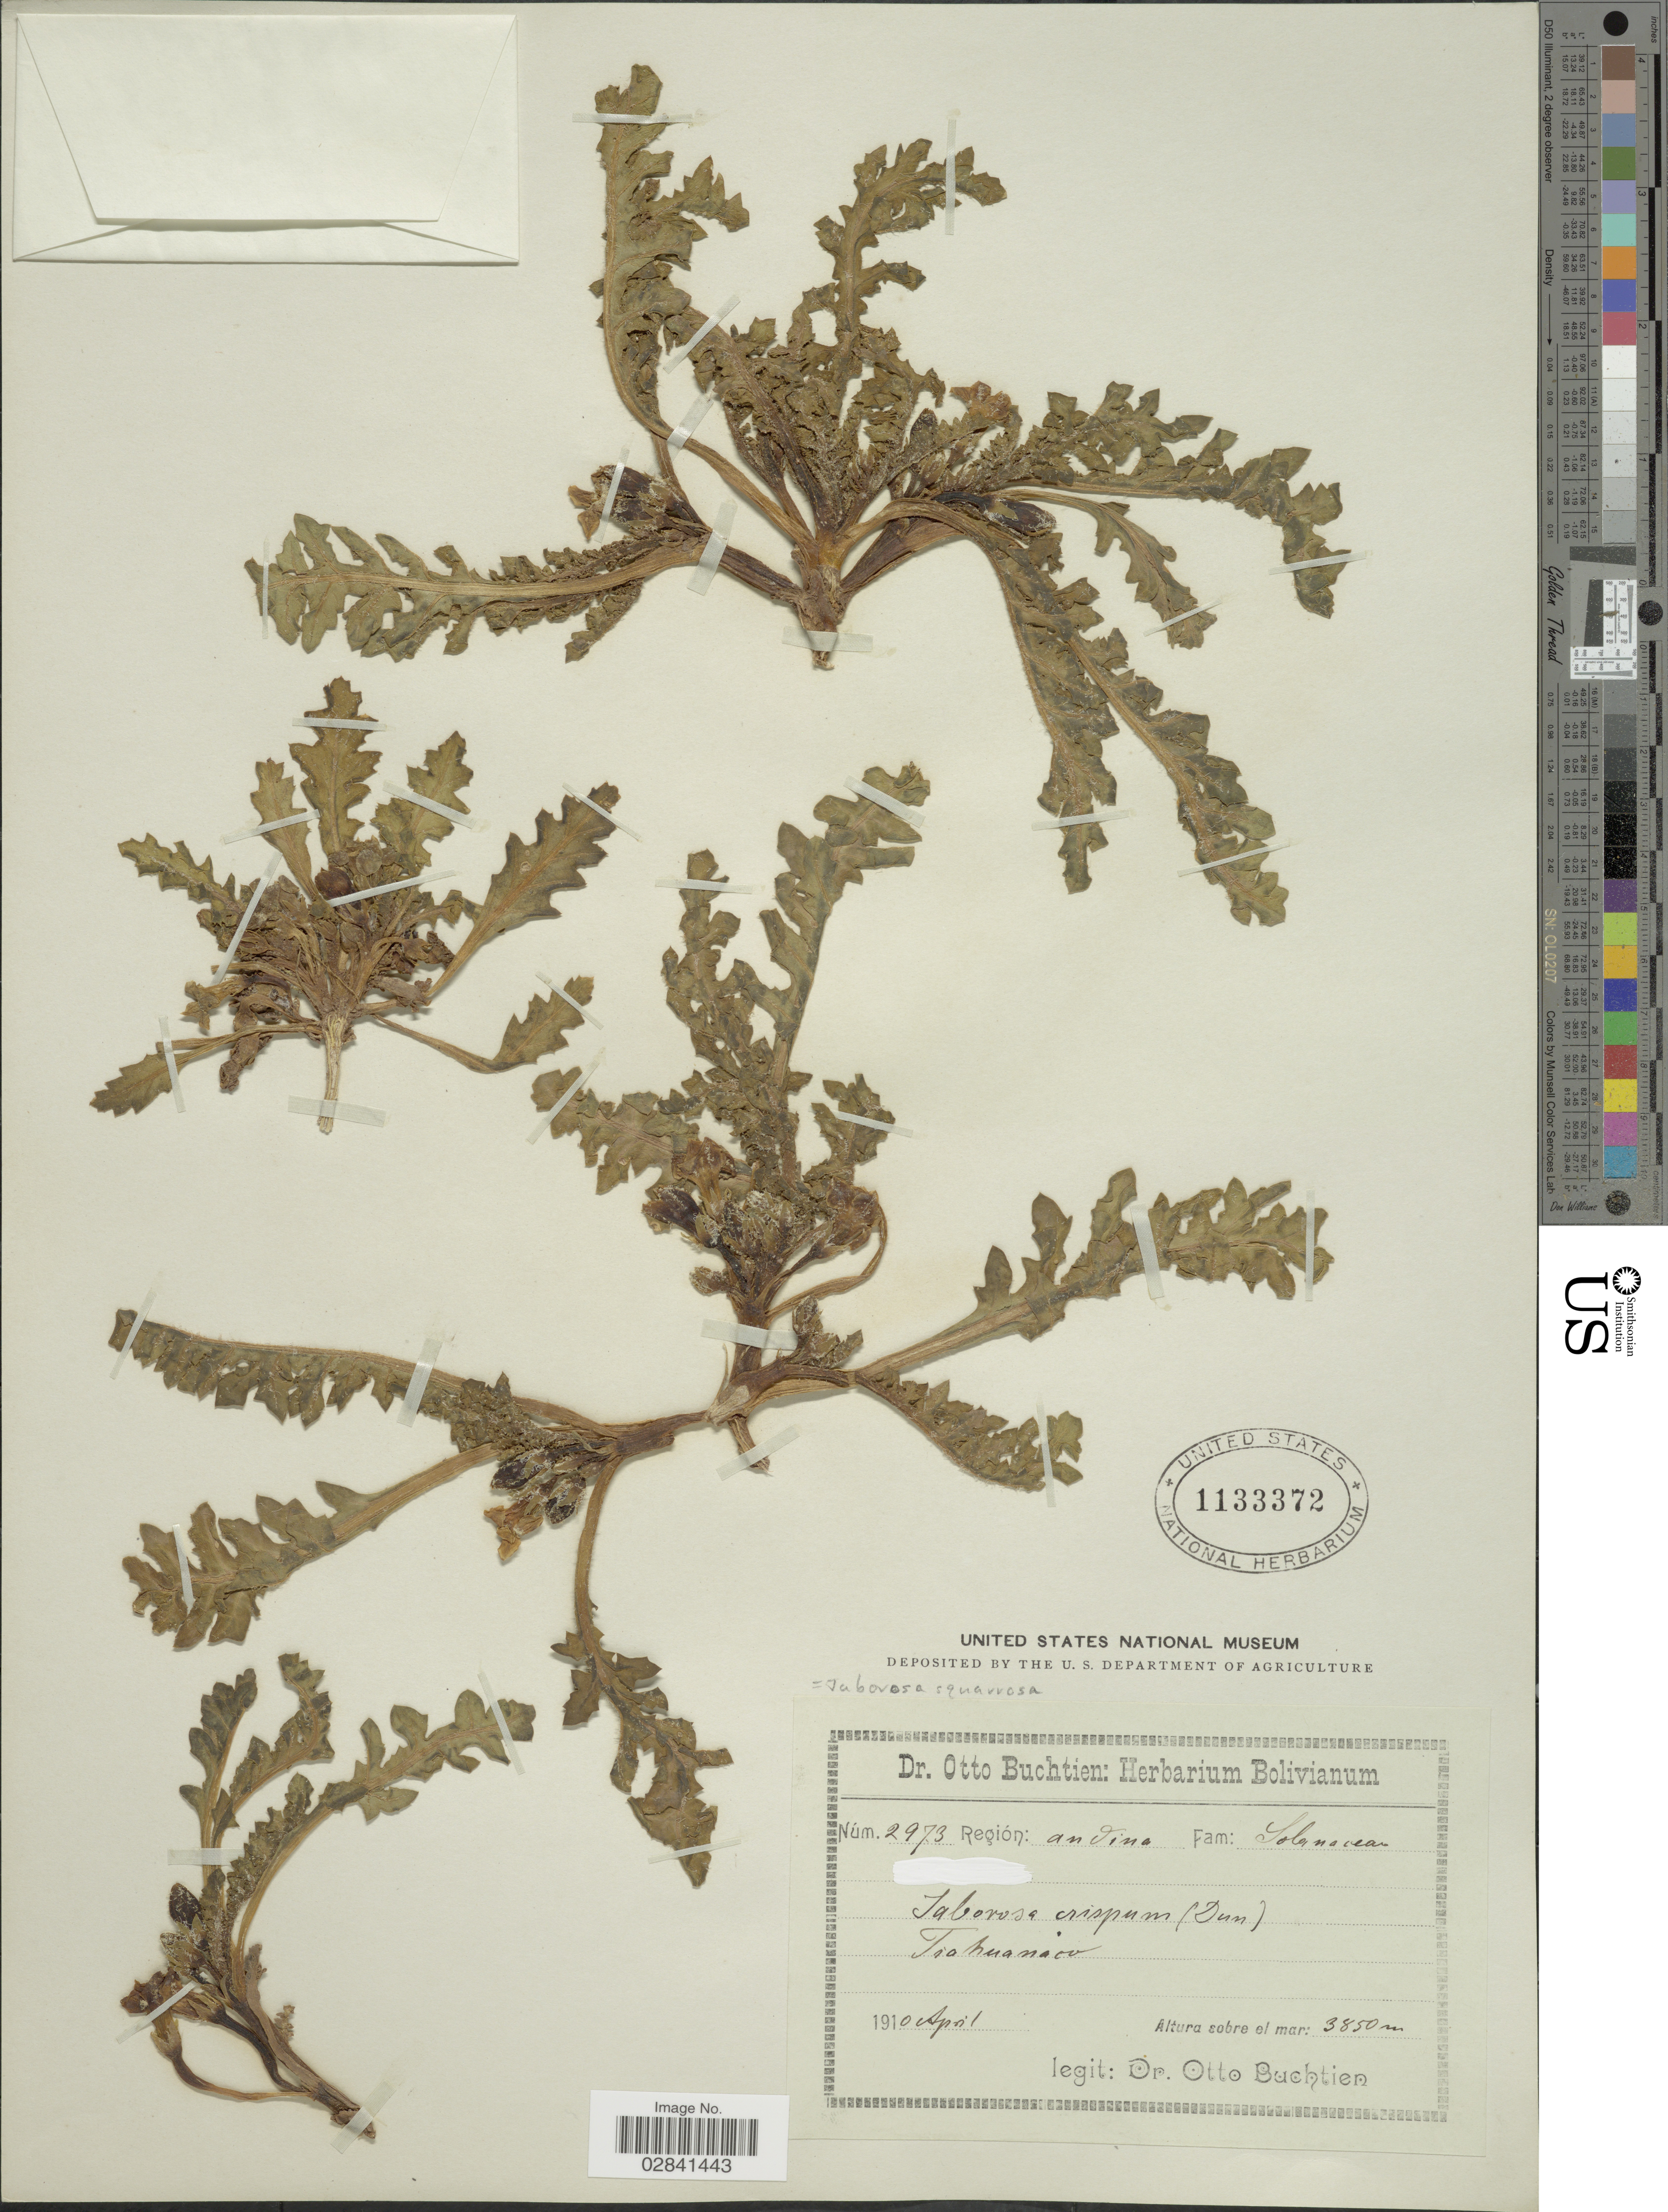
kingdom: Plantae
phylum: Tracheophyta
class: Magnoliopsida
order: Solanales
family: Solanaceae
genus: Jaborosa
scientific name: Jaborosa squarrosa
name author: (Miers) Hunz. & Barboza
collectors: O. Buchtien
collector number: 2973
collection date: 1910-04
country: Bolivia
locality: Tiahuanico. Región: andine.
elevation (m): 3850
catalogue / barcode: US 1133372